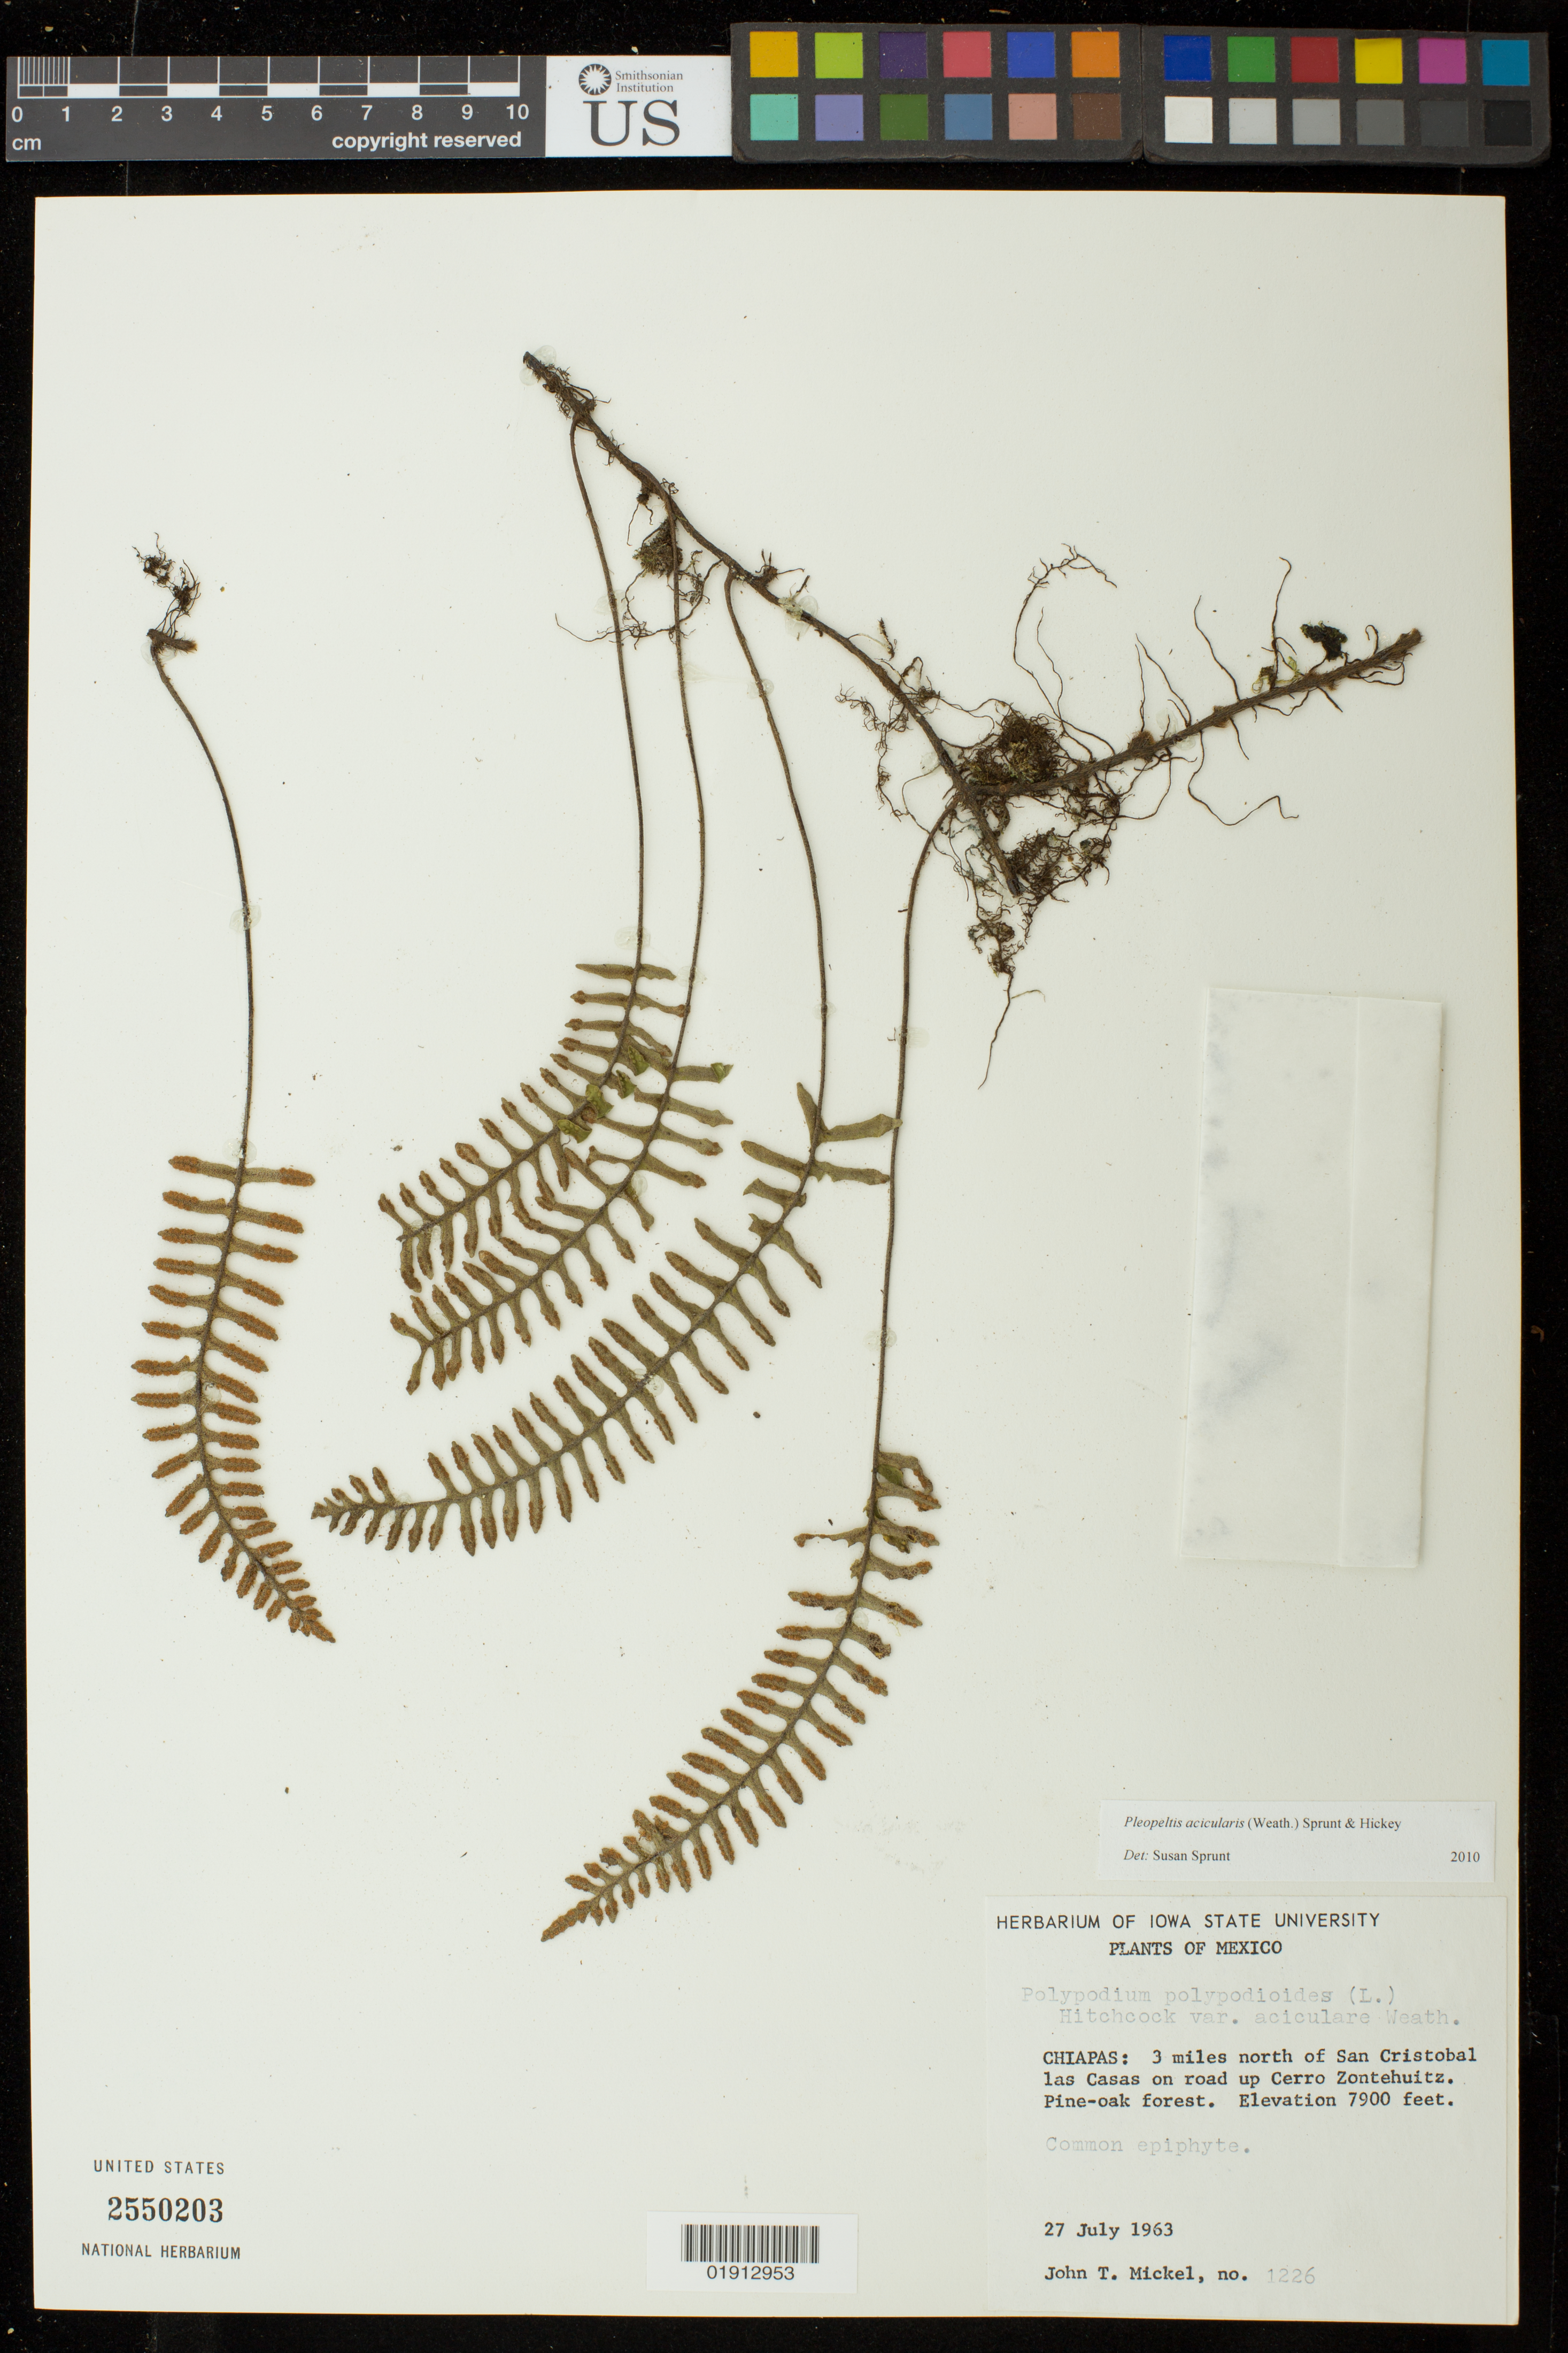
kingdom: Plantae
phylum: Tracheophyta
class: Polypodiopsida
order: Polypodiales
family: Polypodiaceae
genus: Pleopeltis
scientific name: Pleopeltis acicularis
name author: (Weath.) A.R. Sm. & Krömer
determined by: Sprunt, S. V.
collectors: J. T. Mickel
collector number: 1226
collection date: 1963-07-27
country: Mexico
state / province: Chiapas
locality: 3 miles north of San Cristobal las Casas on road up Cerro Zontehuitz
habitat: Pine-oak forest.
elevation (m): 2408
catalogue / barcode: US 2550203